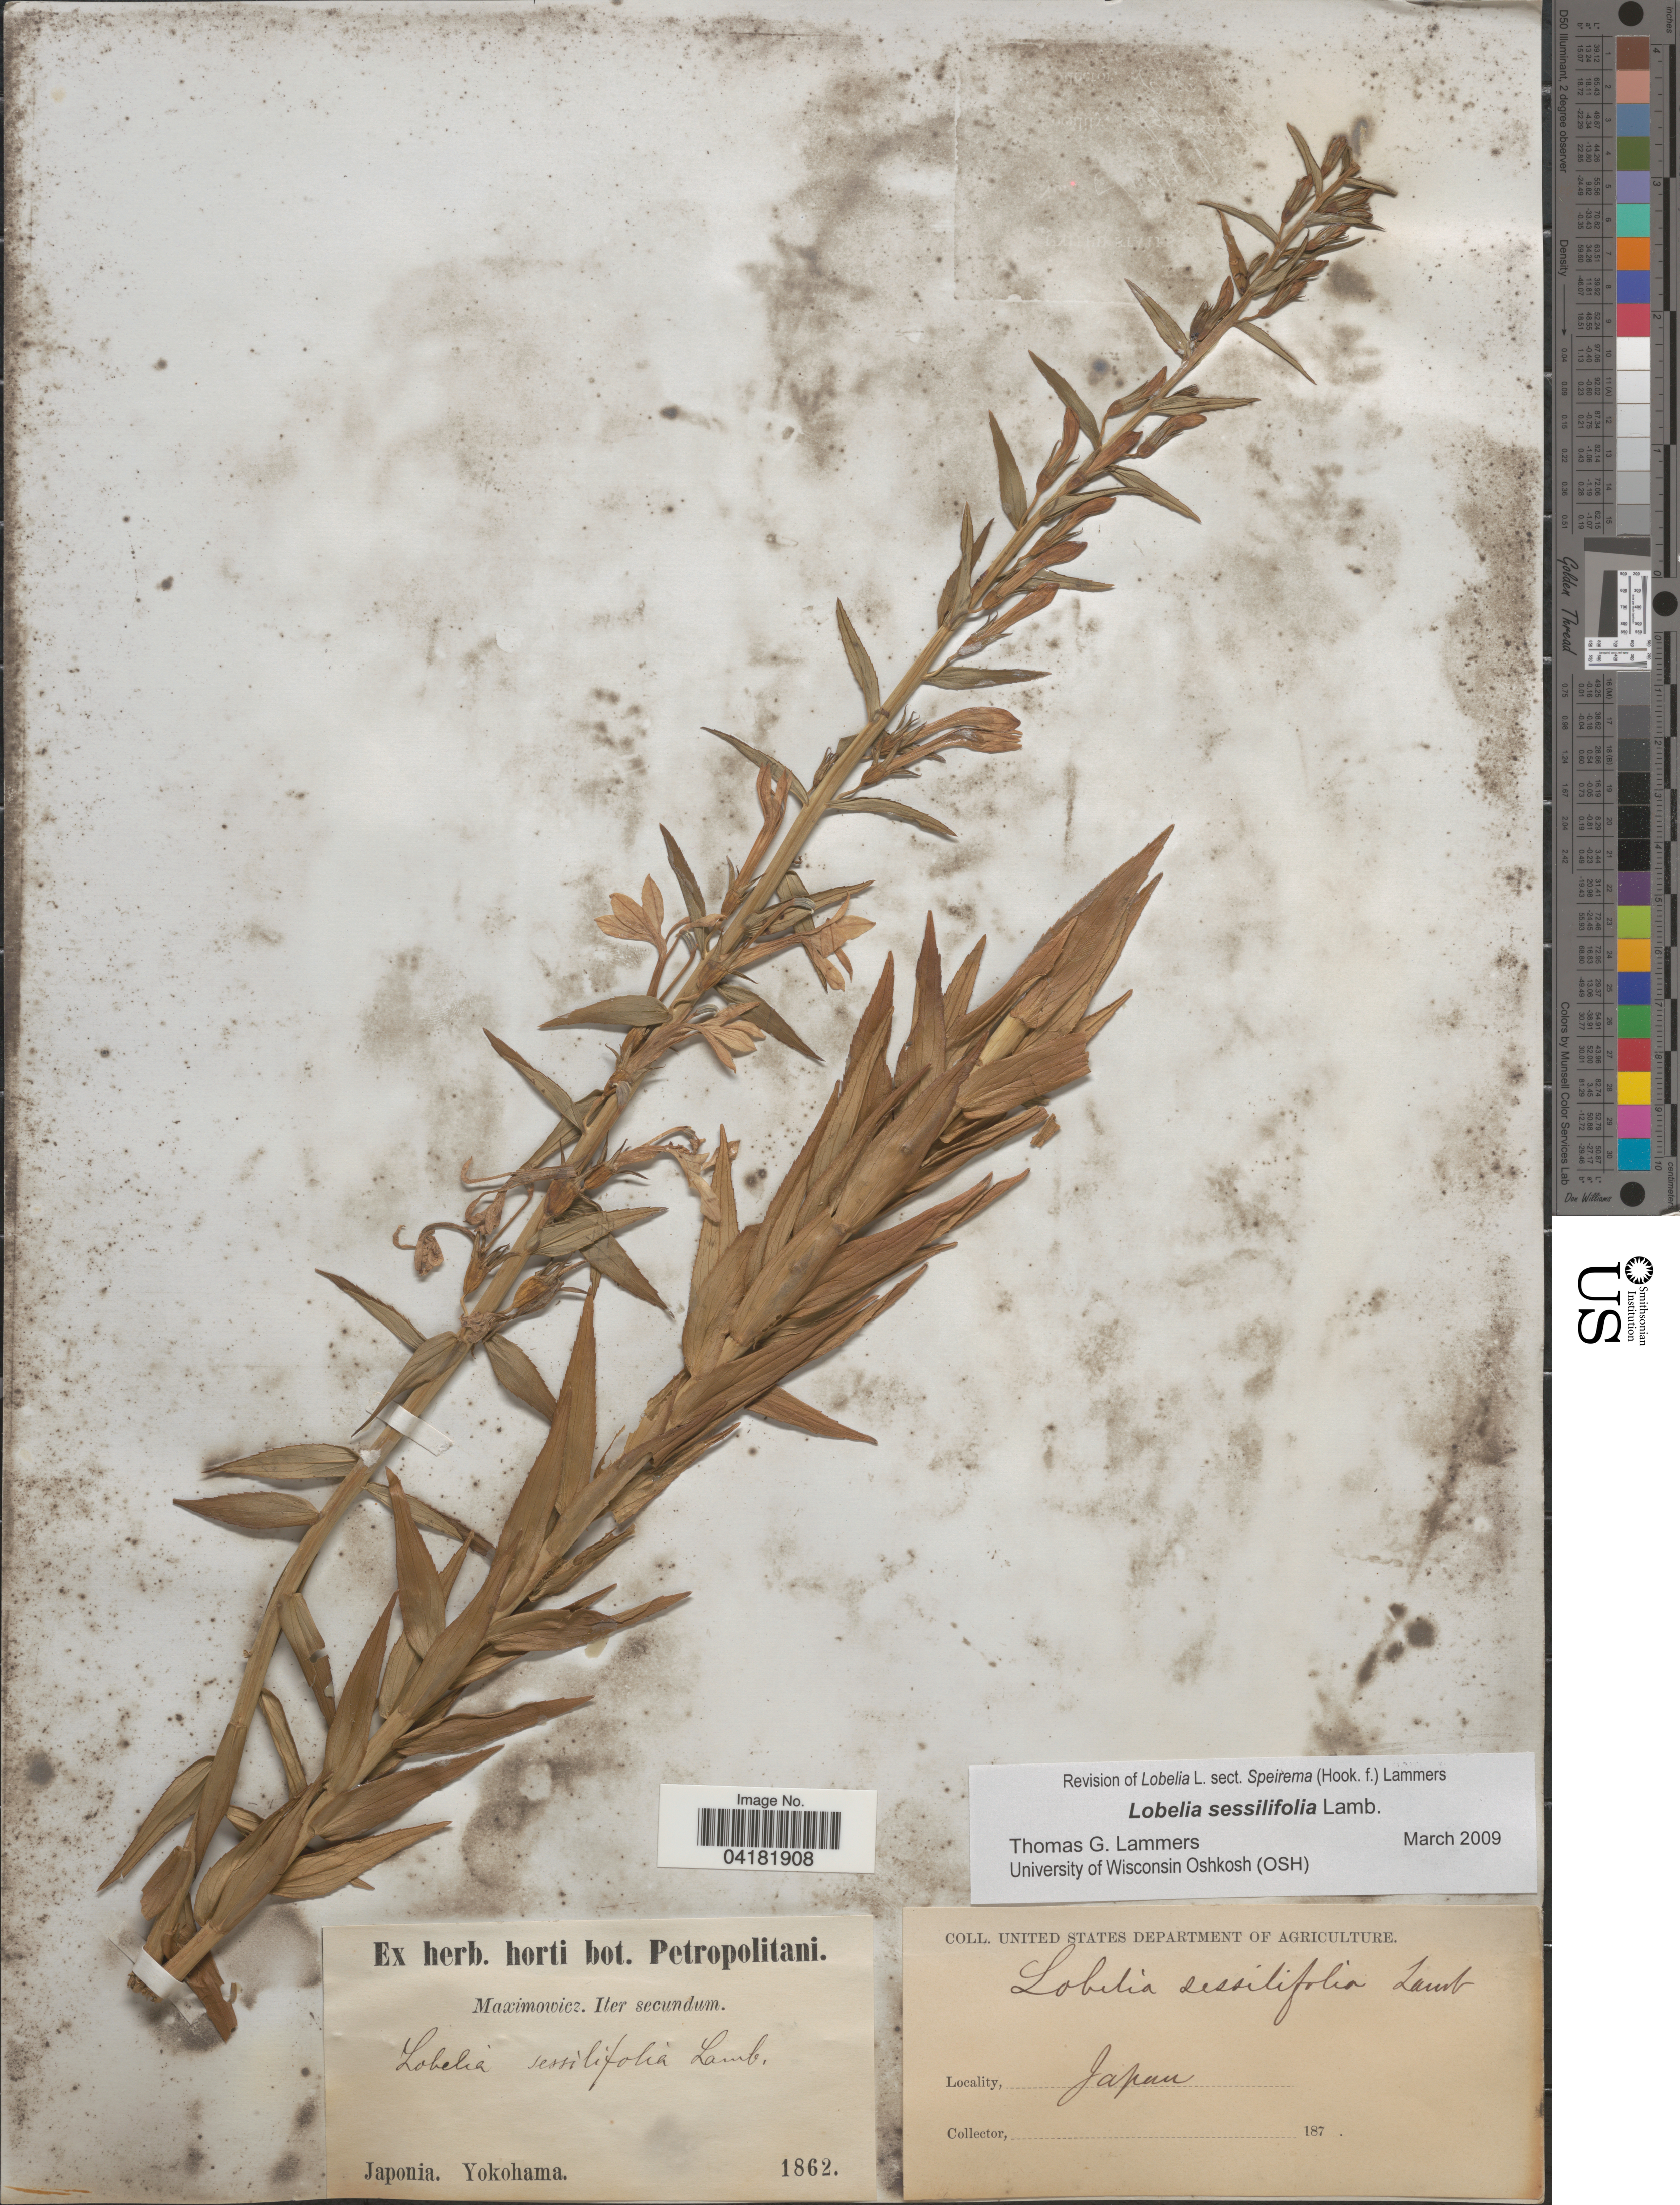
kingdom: Plantae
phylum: Tracheophyta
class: Magnoliopsida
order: Asterales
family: Campanulaceae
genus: Lobelia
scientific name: Lobelia sessilifolia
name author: Lamb.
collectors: -. Maximowicz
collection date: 1862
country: Japan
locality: Iter secundum. Yokohama.